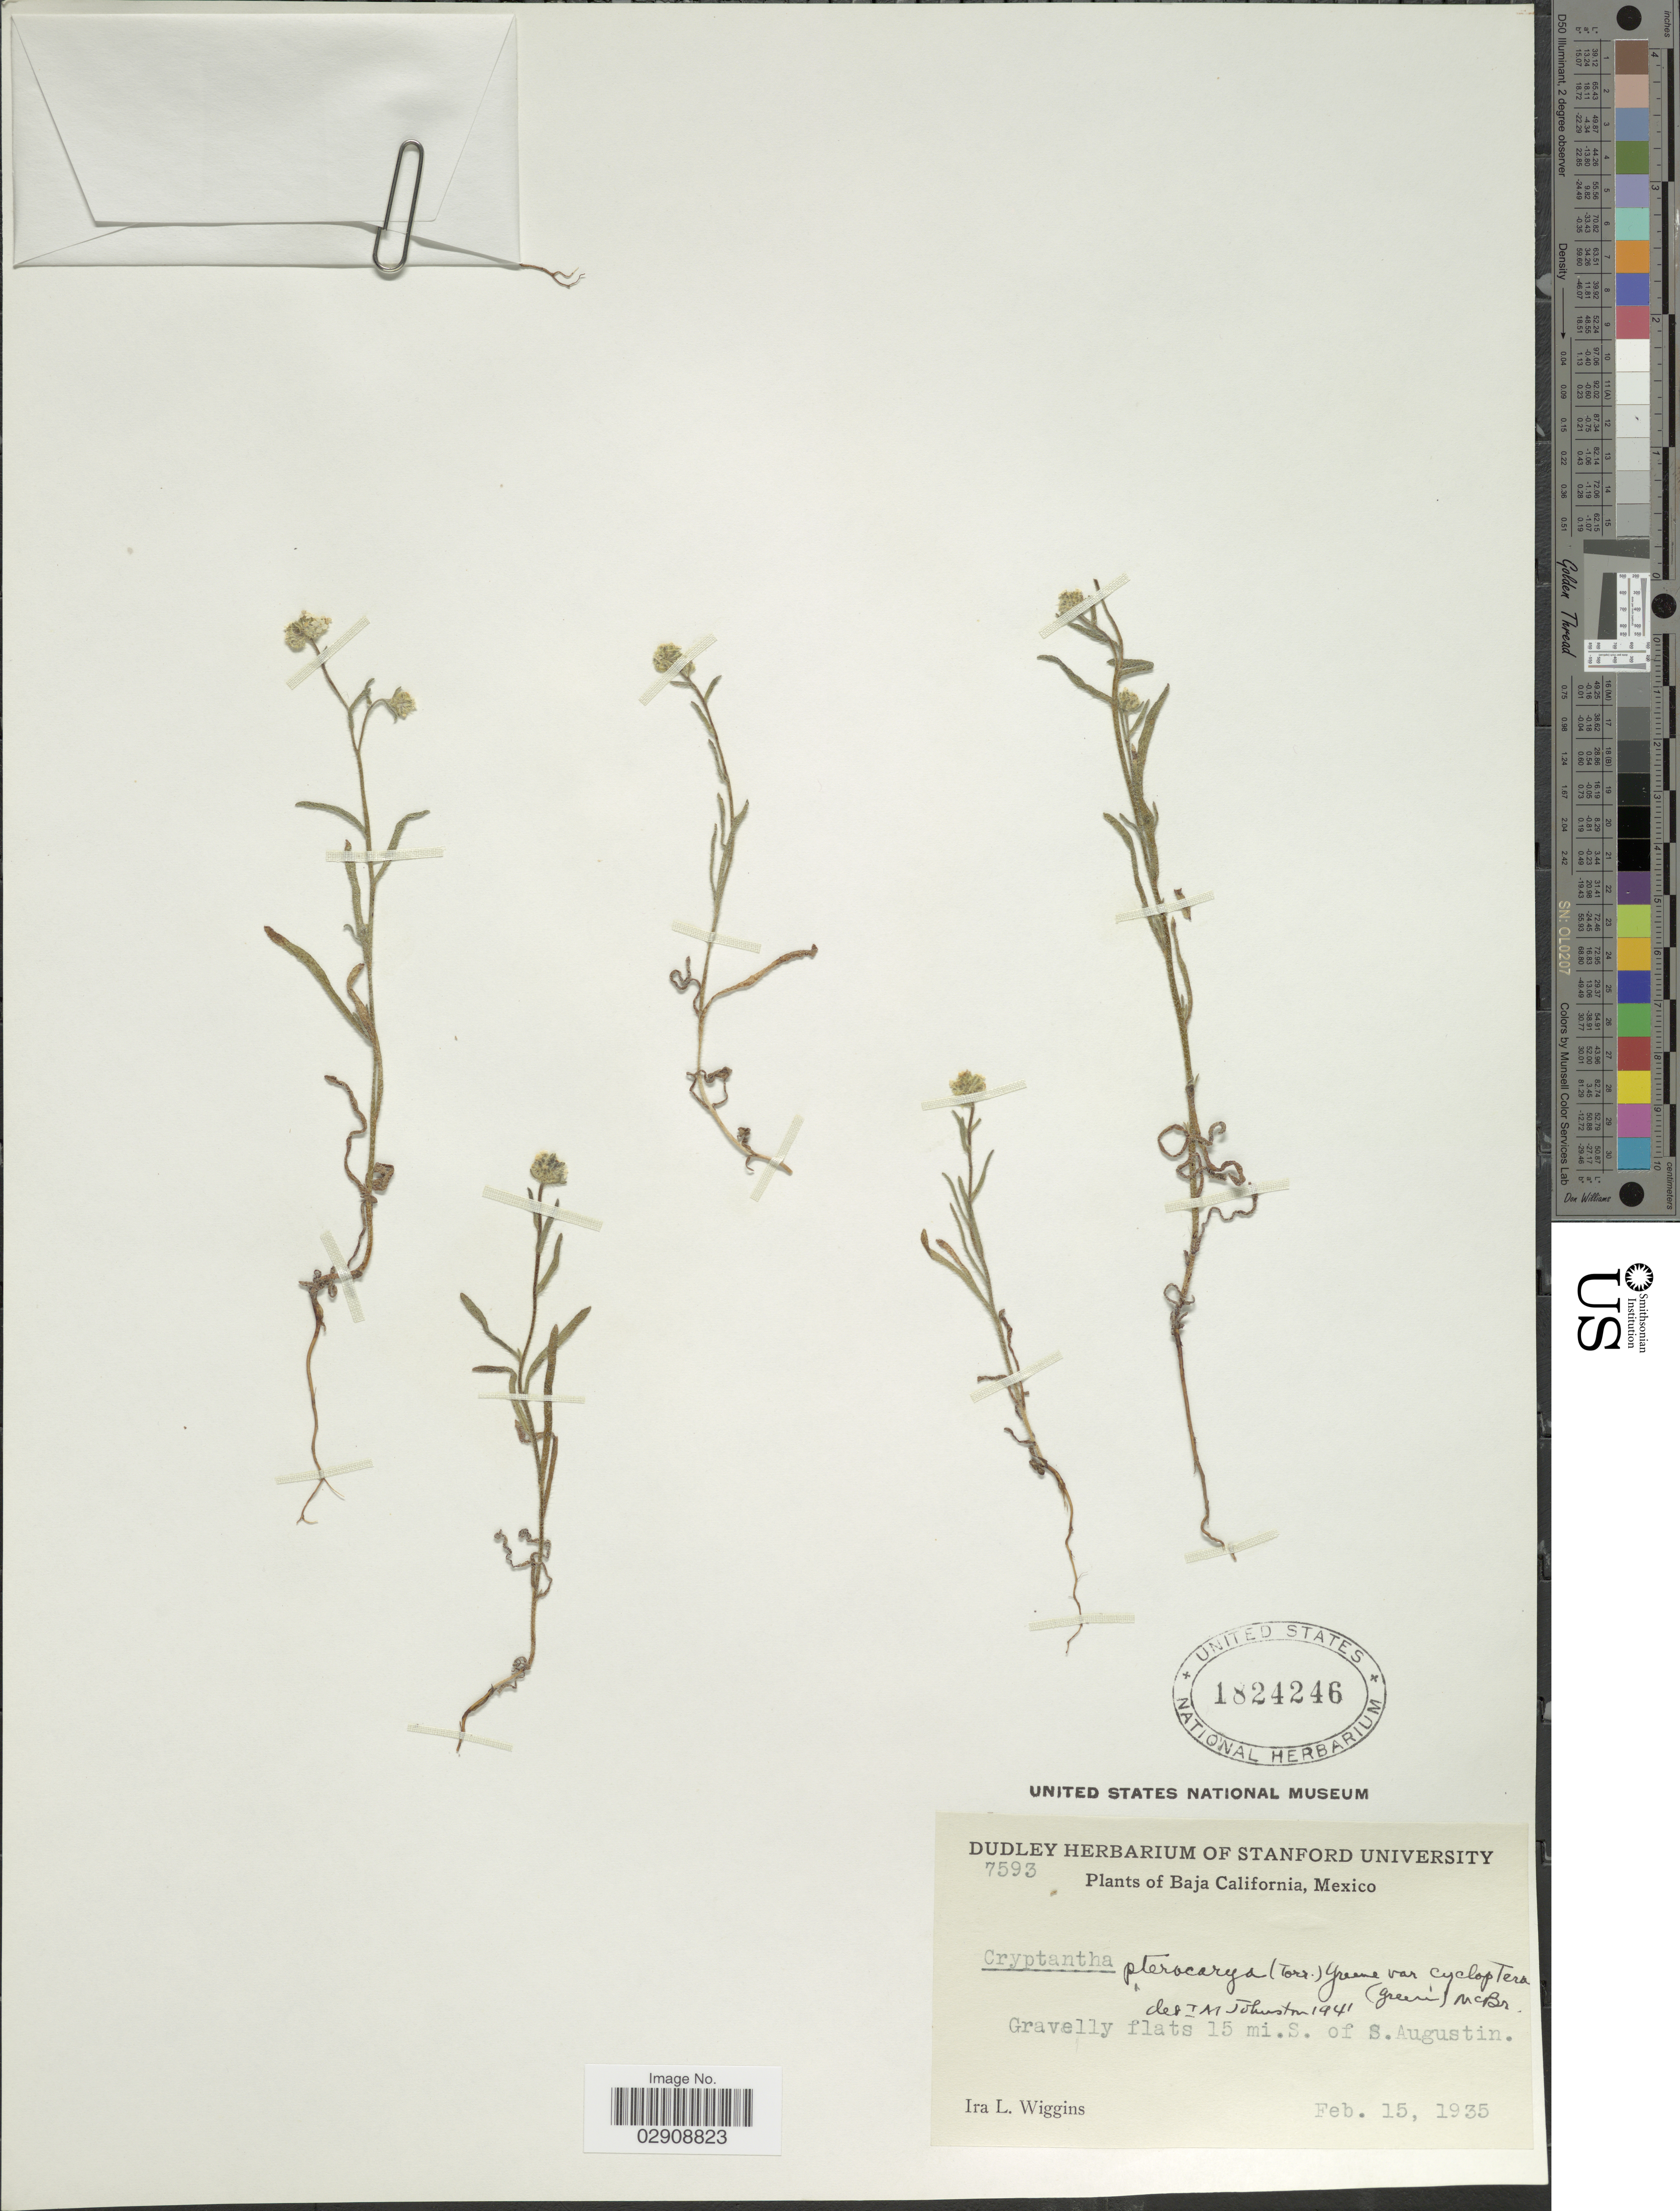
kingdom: Plantae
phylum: Tracheophyta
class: Magnoliopsida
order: Boraginales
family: Boraginaceae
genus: Cryptantha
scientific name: Cryptantha pterocarya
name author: (Torr.) Greene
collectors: I. L. Wiggins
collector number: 7593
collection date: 1935-02-15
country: Mexico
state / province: Baja California Norte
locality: Gravelly flats 15 mi. S. of S. Augustin.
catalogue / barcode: US 1824246